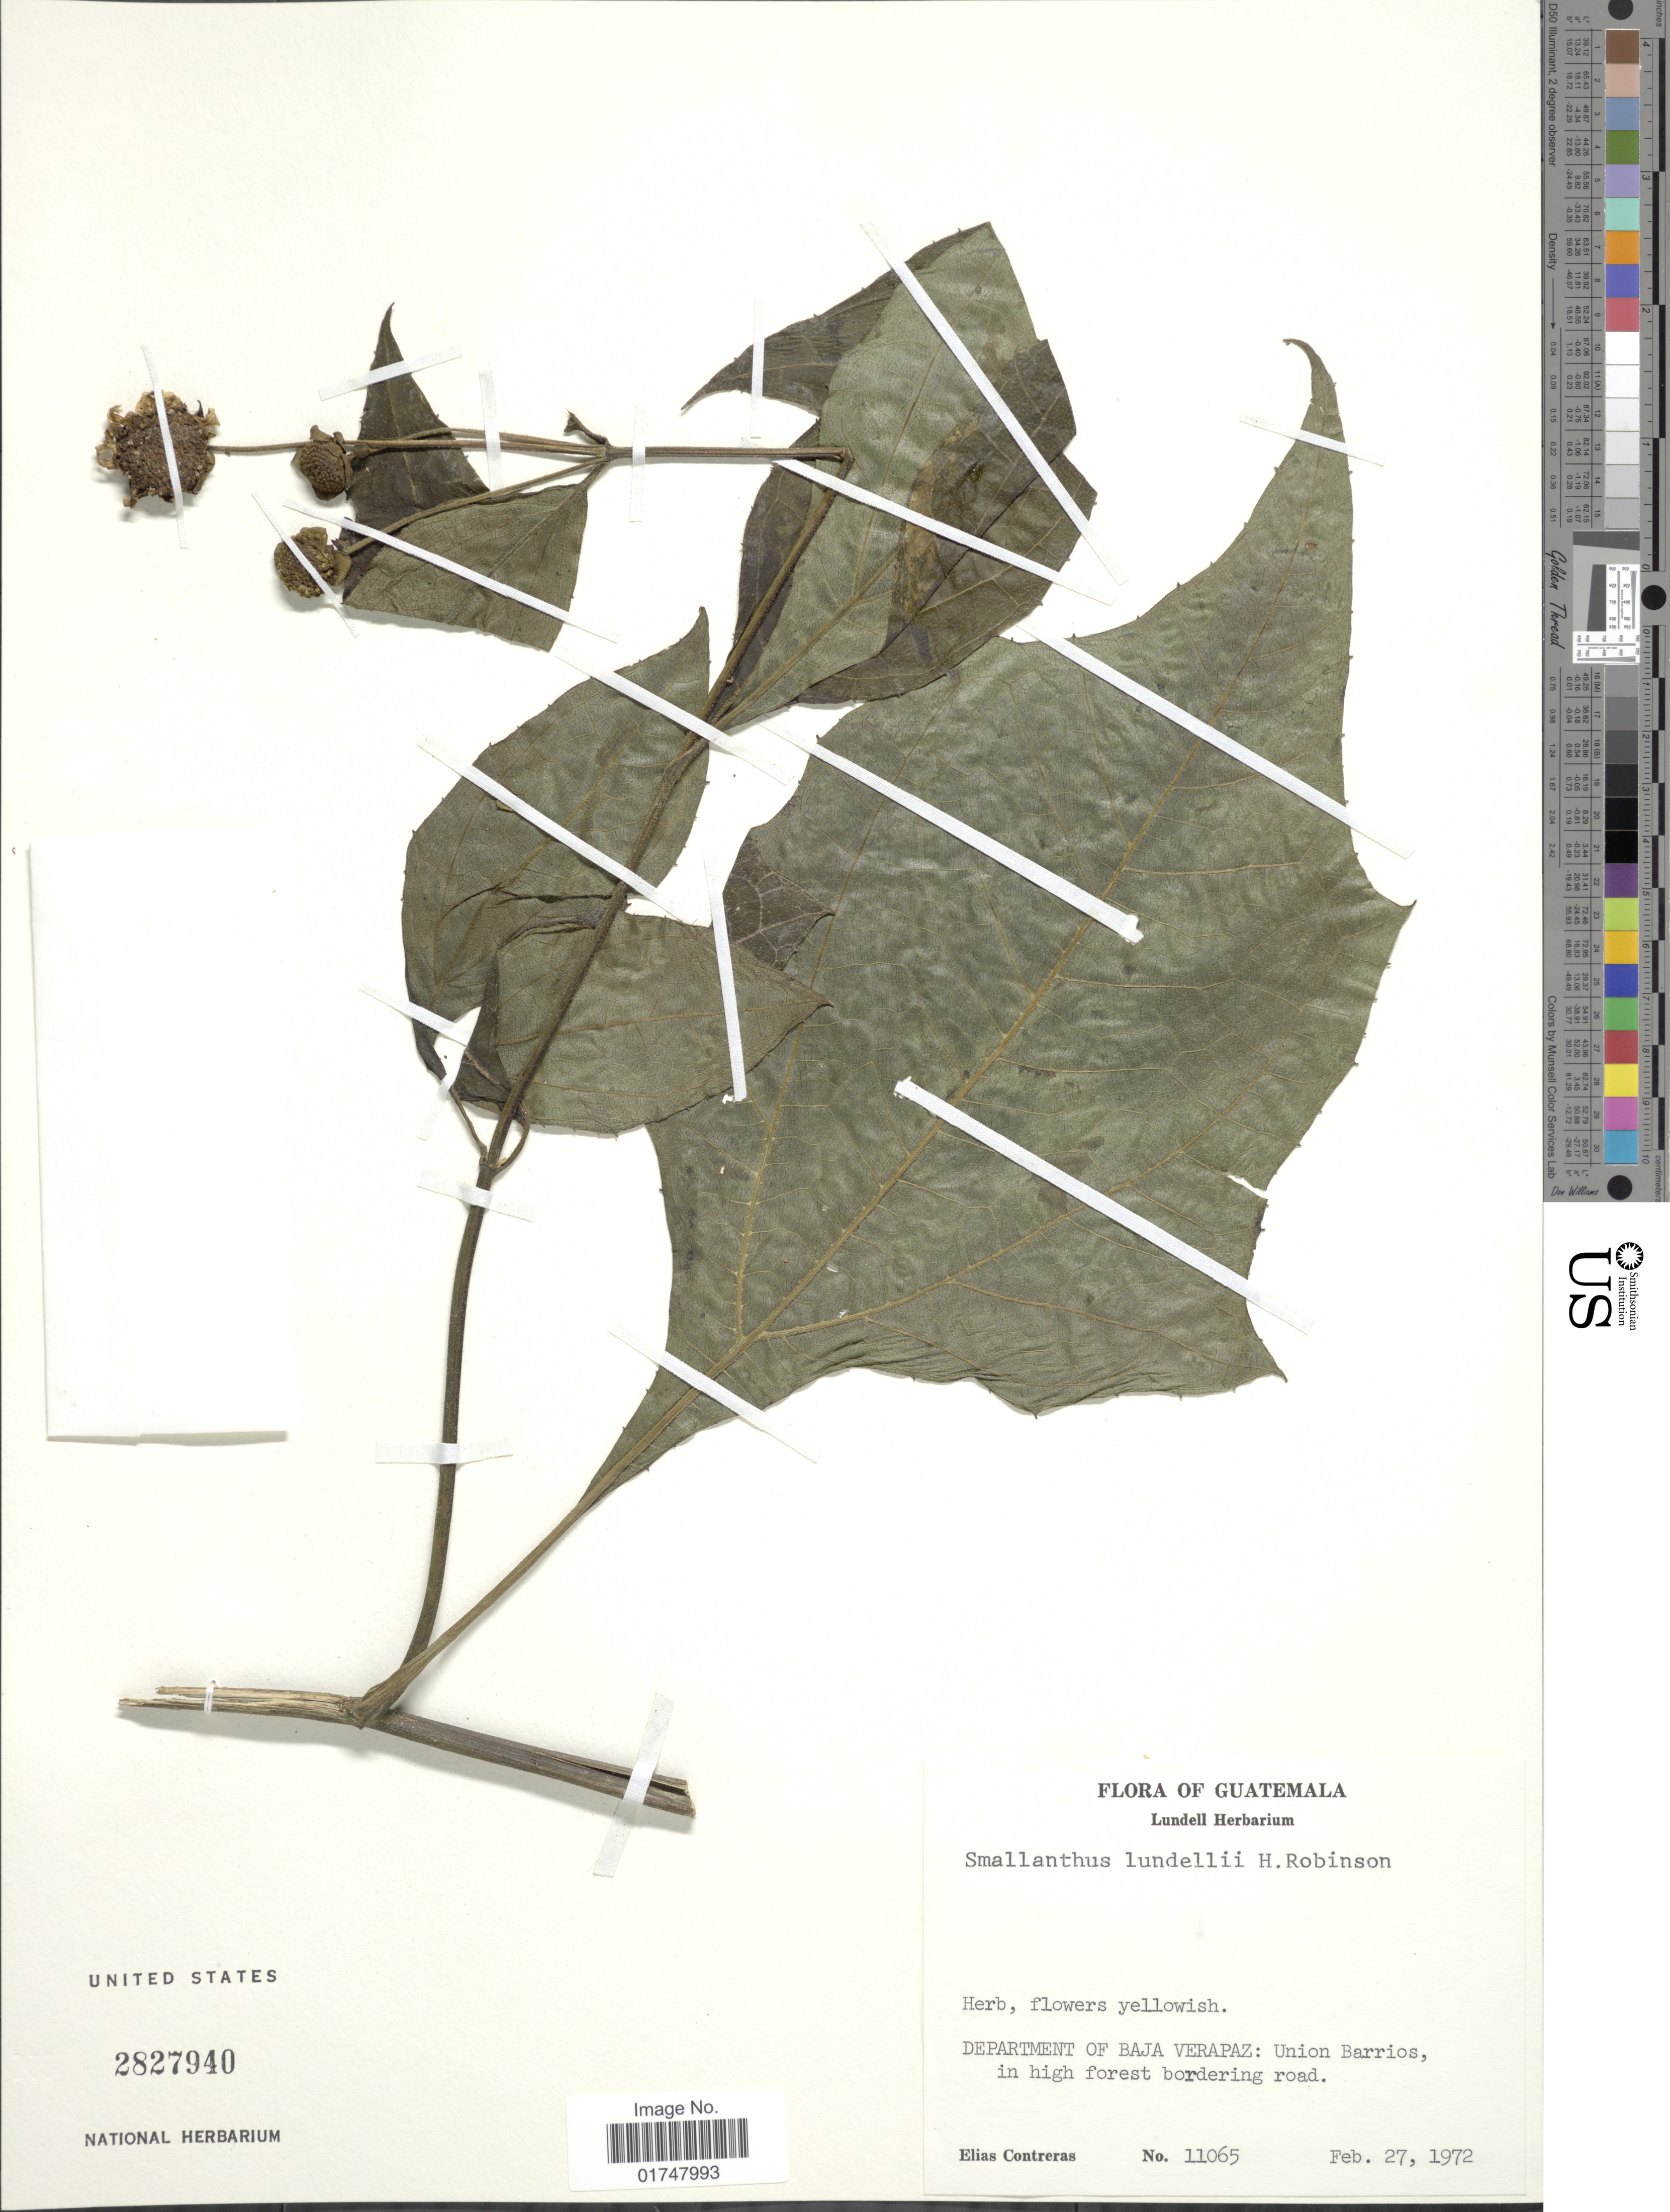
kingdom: Plantae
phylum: Tracheophyta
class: Magnoliopsida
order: Asterales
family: Asteraceae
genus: Smallanthus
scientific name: Smallanthus lundellii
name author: H. Rob.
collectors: E. Contreras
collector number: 11065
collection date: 1972-02-27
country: Guatemala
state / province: Guatemala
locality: Department of Baja Verapaz: Union Barrios, in high forest bordering road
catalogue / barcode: US 2827940